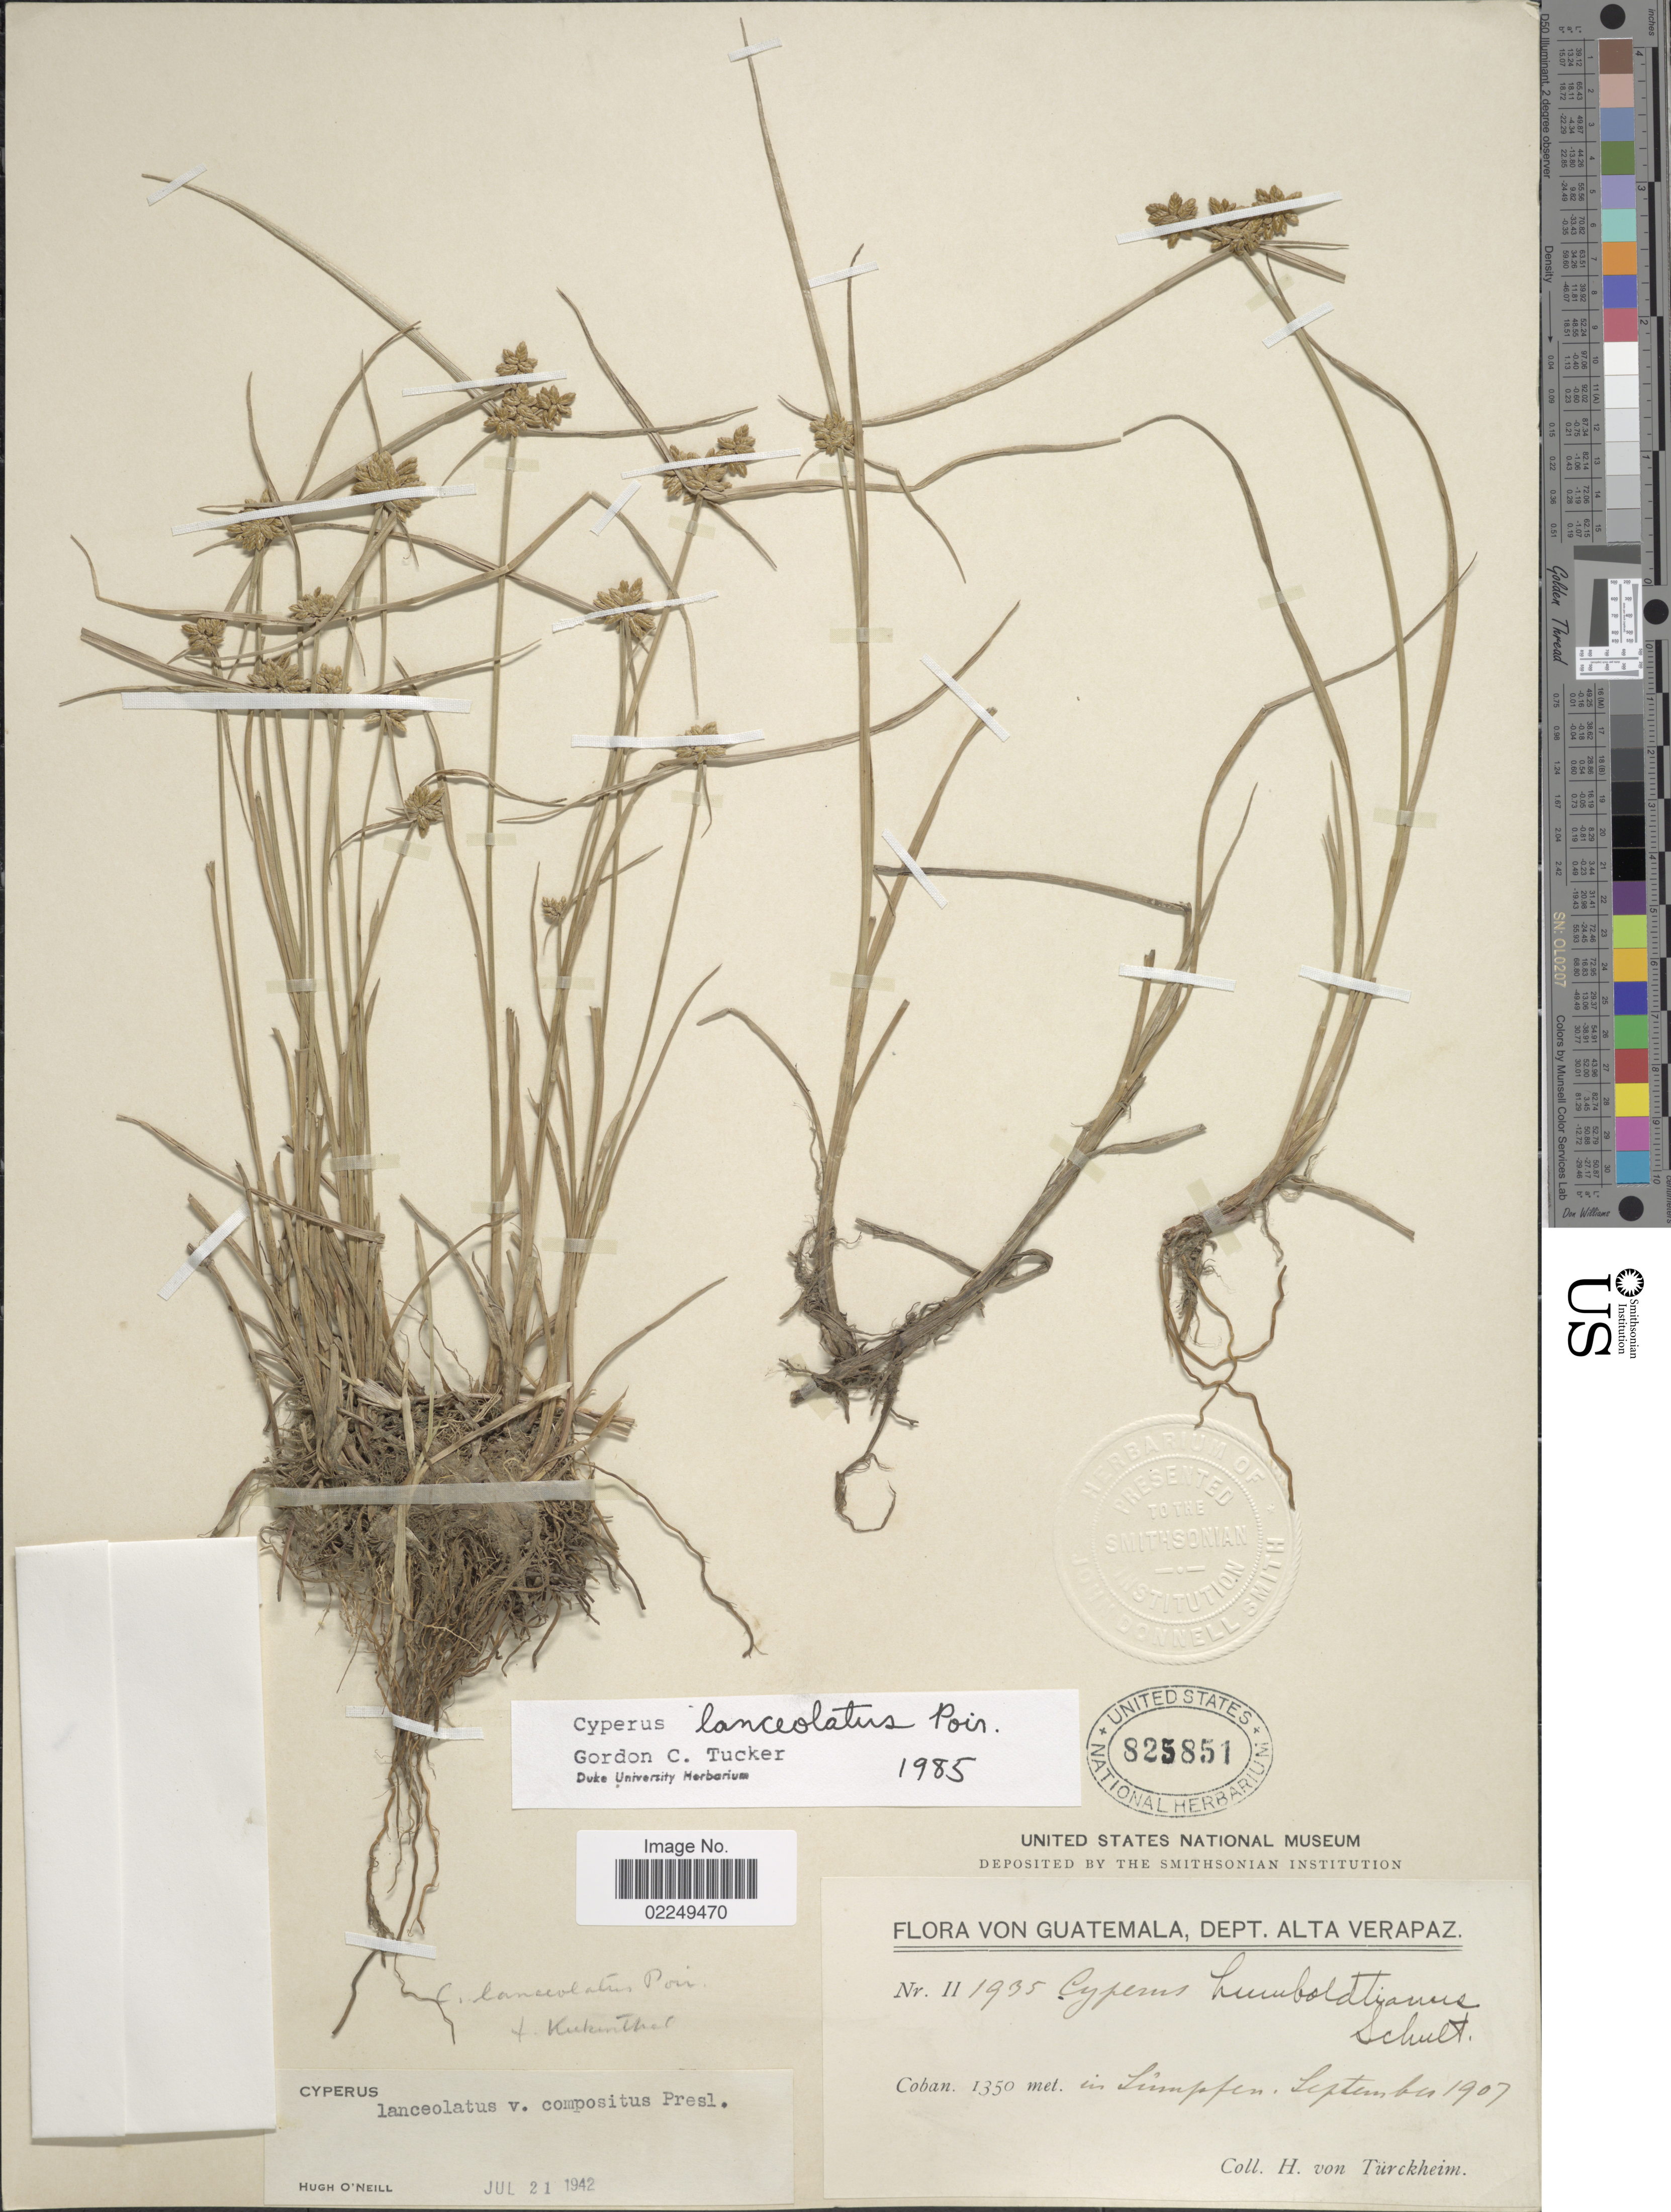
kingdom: Plantae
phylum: Tracheophyta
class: Liliopsida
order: Poales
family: Cyperaceae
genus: Cyperus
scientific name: Cyperus lanceolatus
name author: Poir.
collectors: H. von Türckheim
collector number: II 1935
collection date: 1907-09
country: Guatemala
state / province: Alta Verapaz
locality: Coban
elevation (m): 1350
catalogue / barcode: US 825851